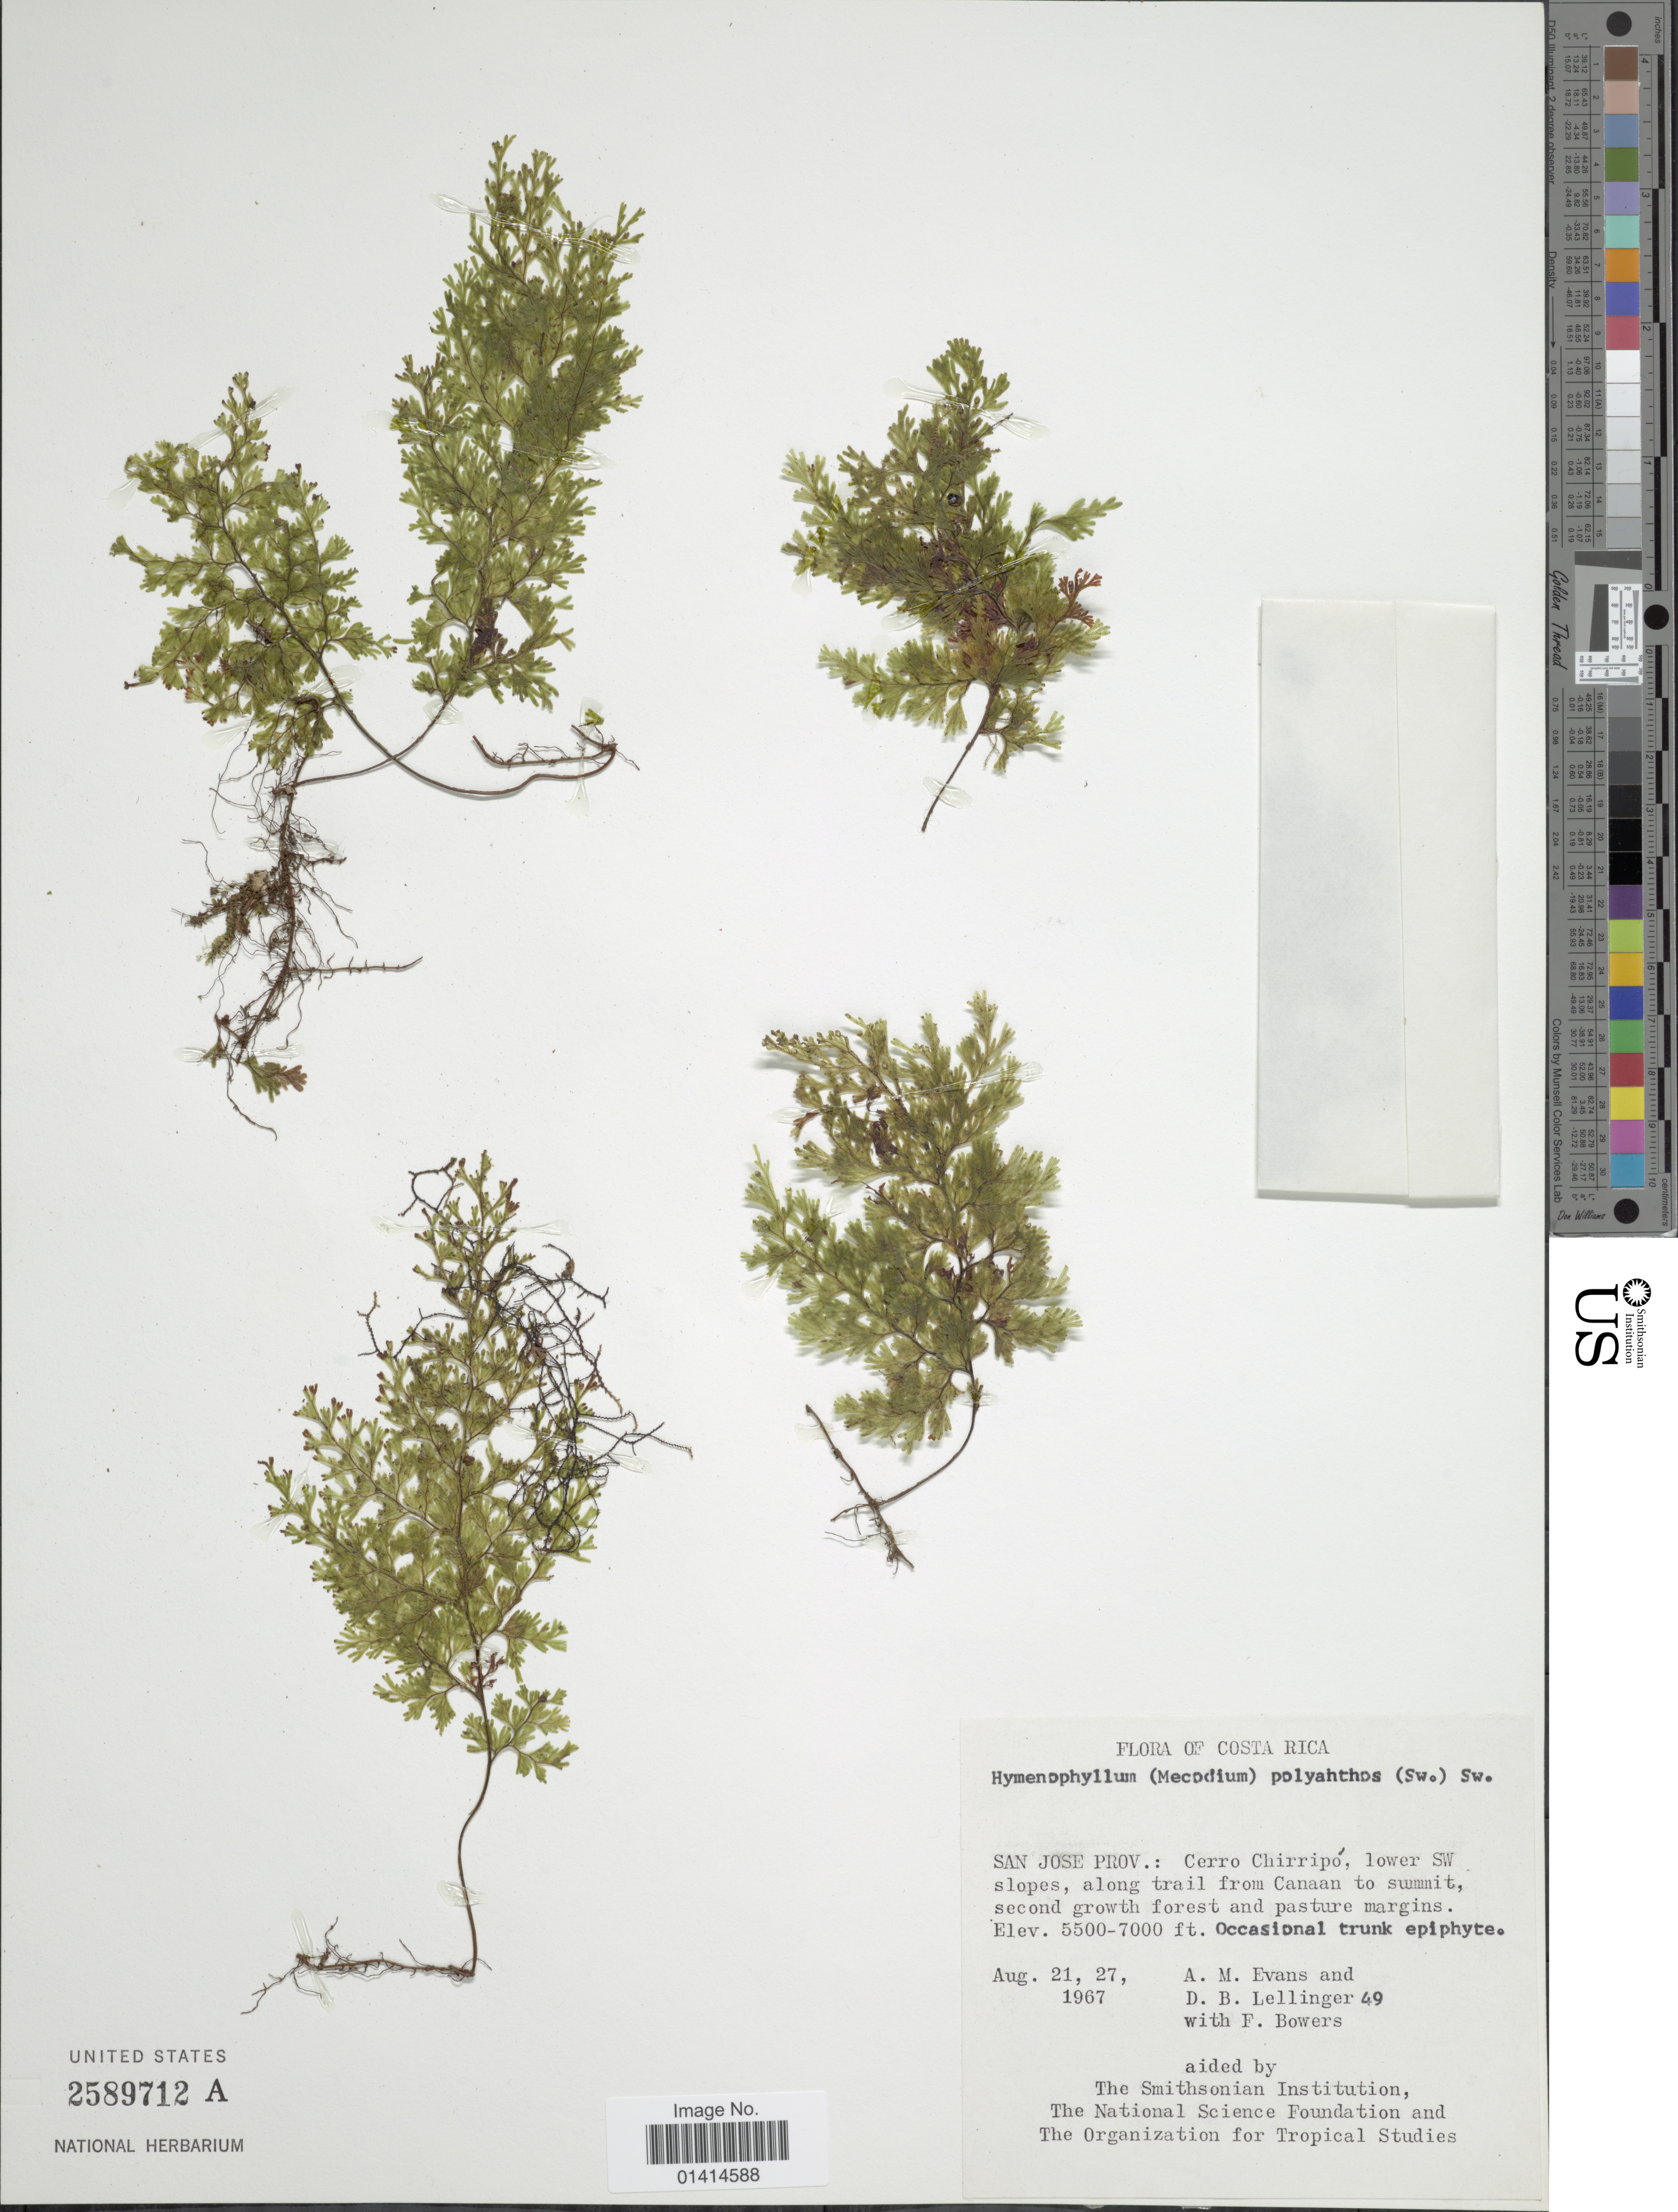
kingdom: Plantae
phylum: Tracheophyta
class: Polypodiopsida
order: Hymenophyllales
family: Hymenophyllaceae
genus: Hymenophyllum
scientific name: Hymenophyllum polyanthos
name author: (Sw.) Sw.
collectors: A. M. Evans, D. B. Lellinger & F. Bowers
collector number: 49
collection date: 1967-08-21/1967-08-27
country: Costa Rica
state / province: San José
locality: Cerro Chirripó, lower SW slopes, along trail from Canaan to summit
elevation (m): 1676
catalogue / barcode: US 2589712A